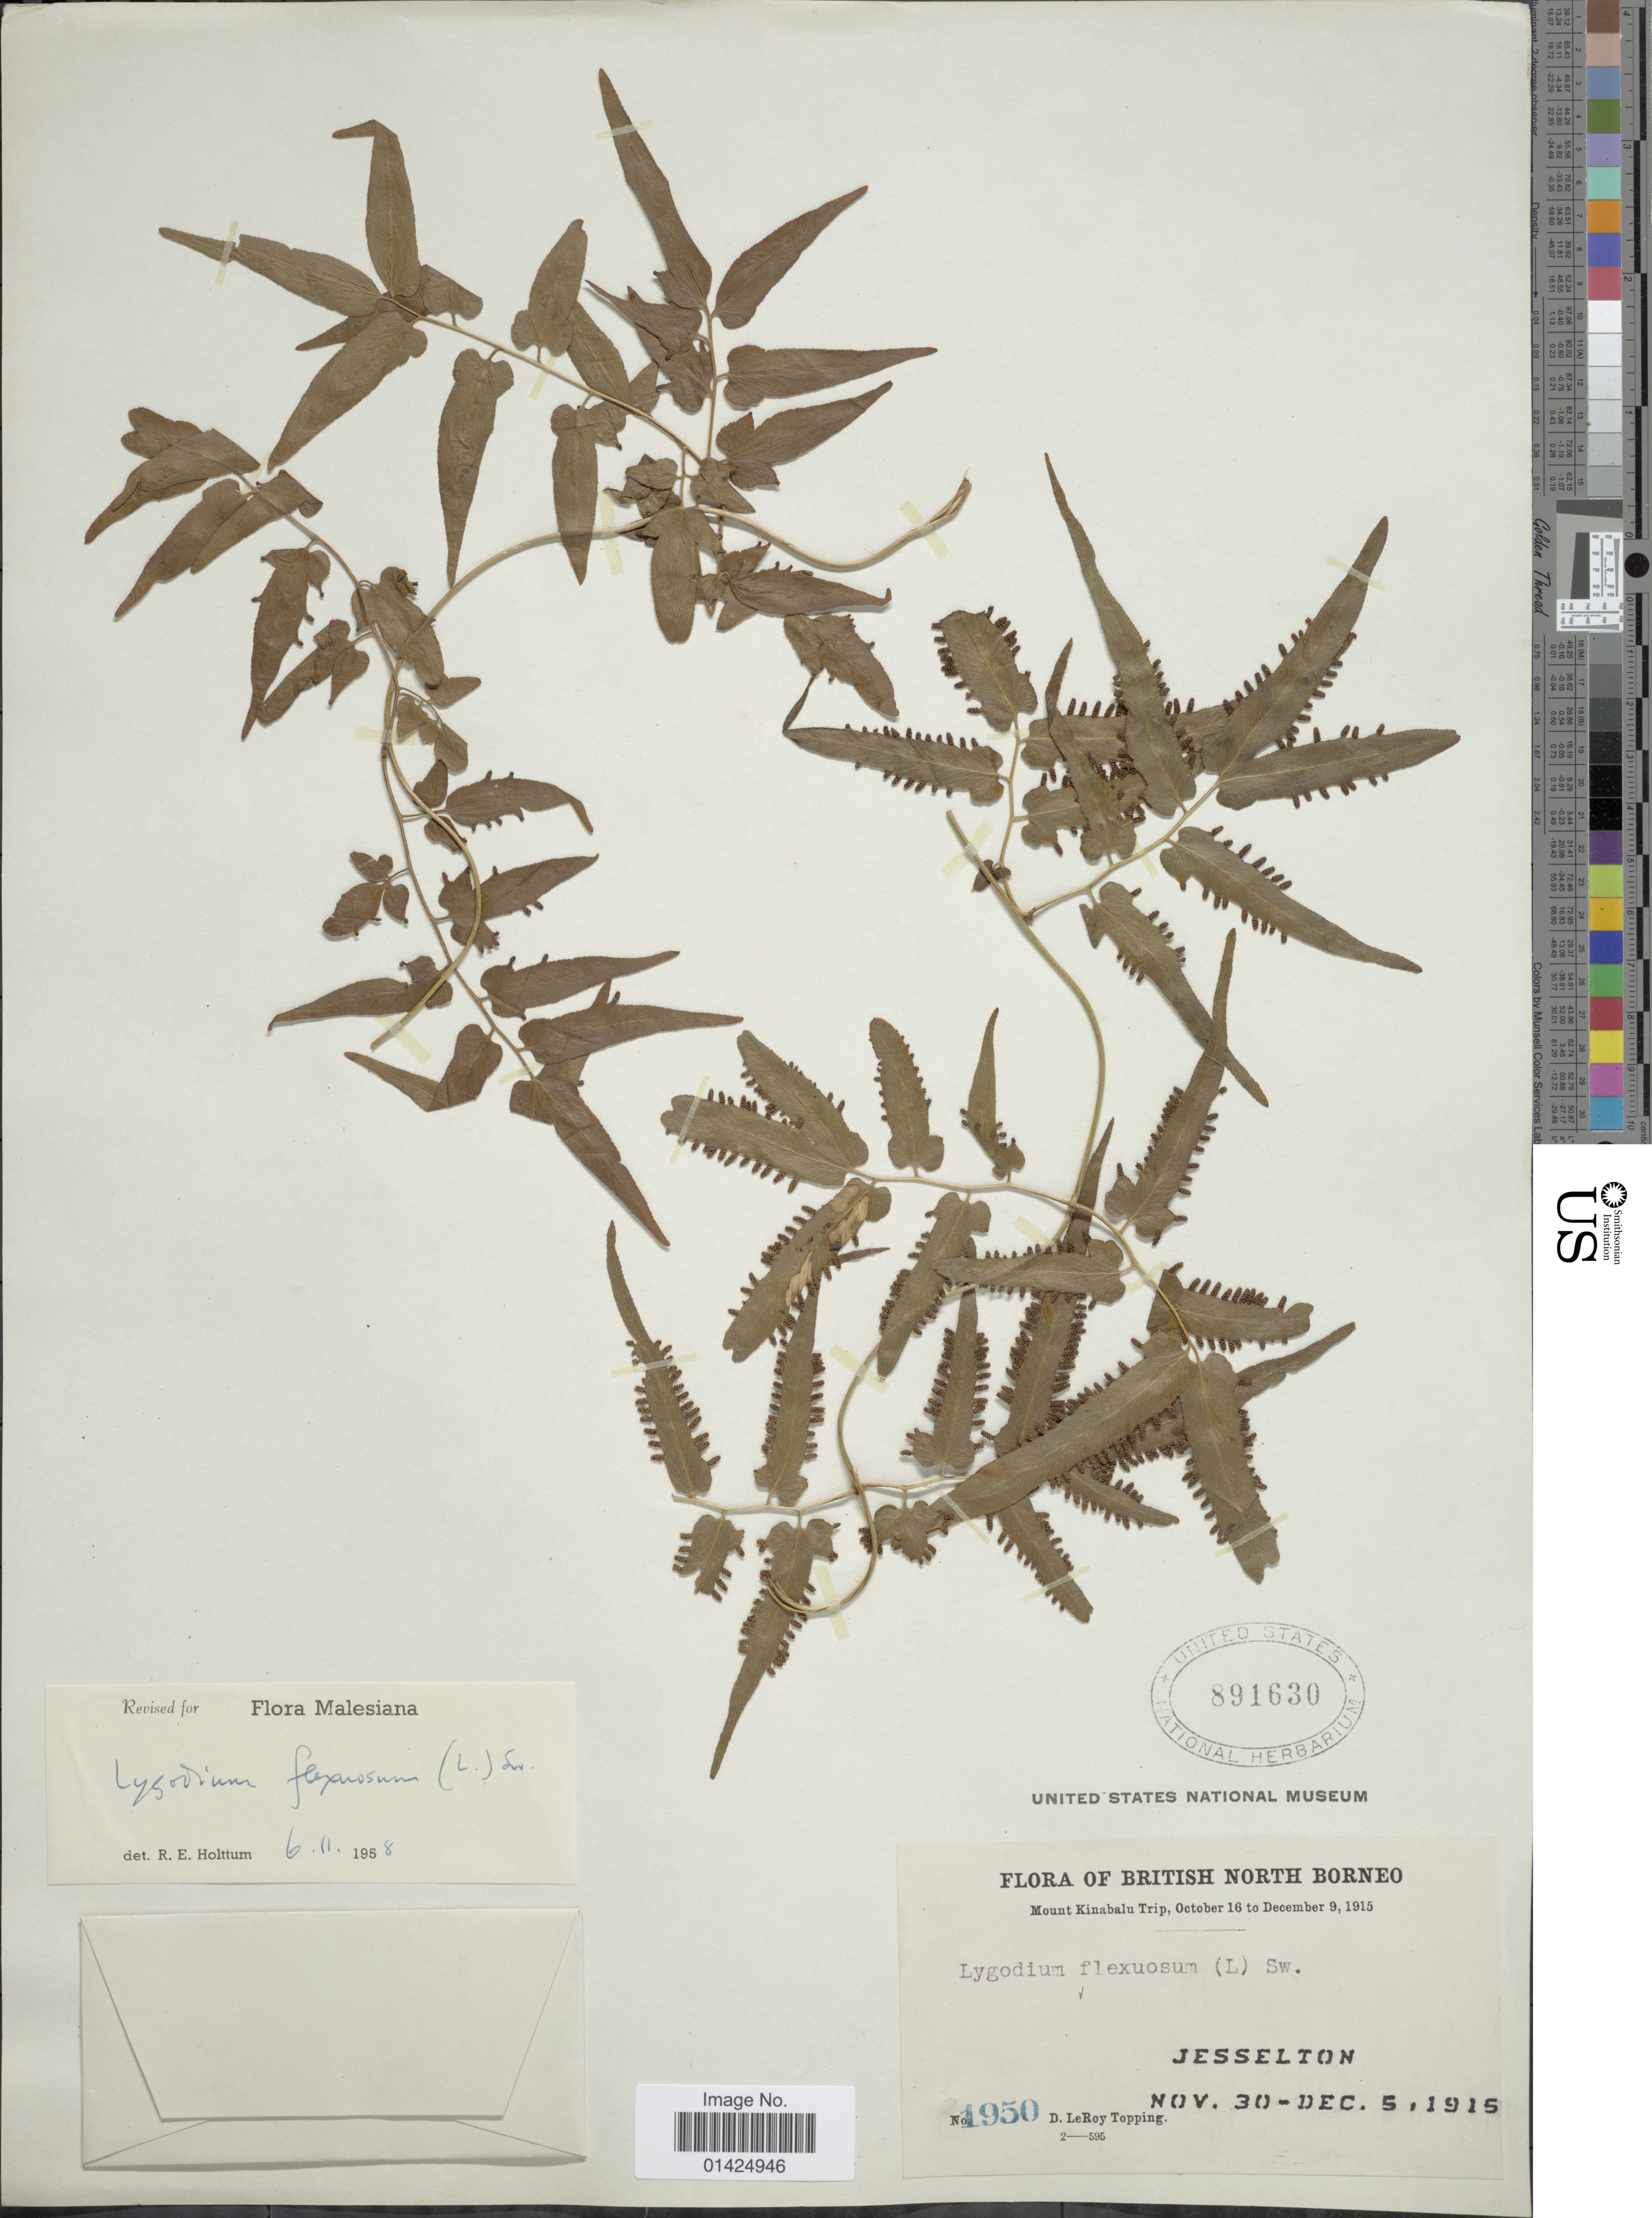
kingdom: Plantae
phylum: Tracheophyta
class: Polypodiopsida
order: Schizaeales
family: Lygodiaceae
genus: Lygodium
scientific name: Lygodium flexuosum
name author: Sw.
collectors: D. L. Topping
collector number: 1950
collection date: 1915-11-30/1915-12-05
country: Malaysia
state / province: Sabah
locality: British North Borneo. Mount Kinabalu, Jesselton.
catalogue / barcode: US 891630